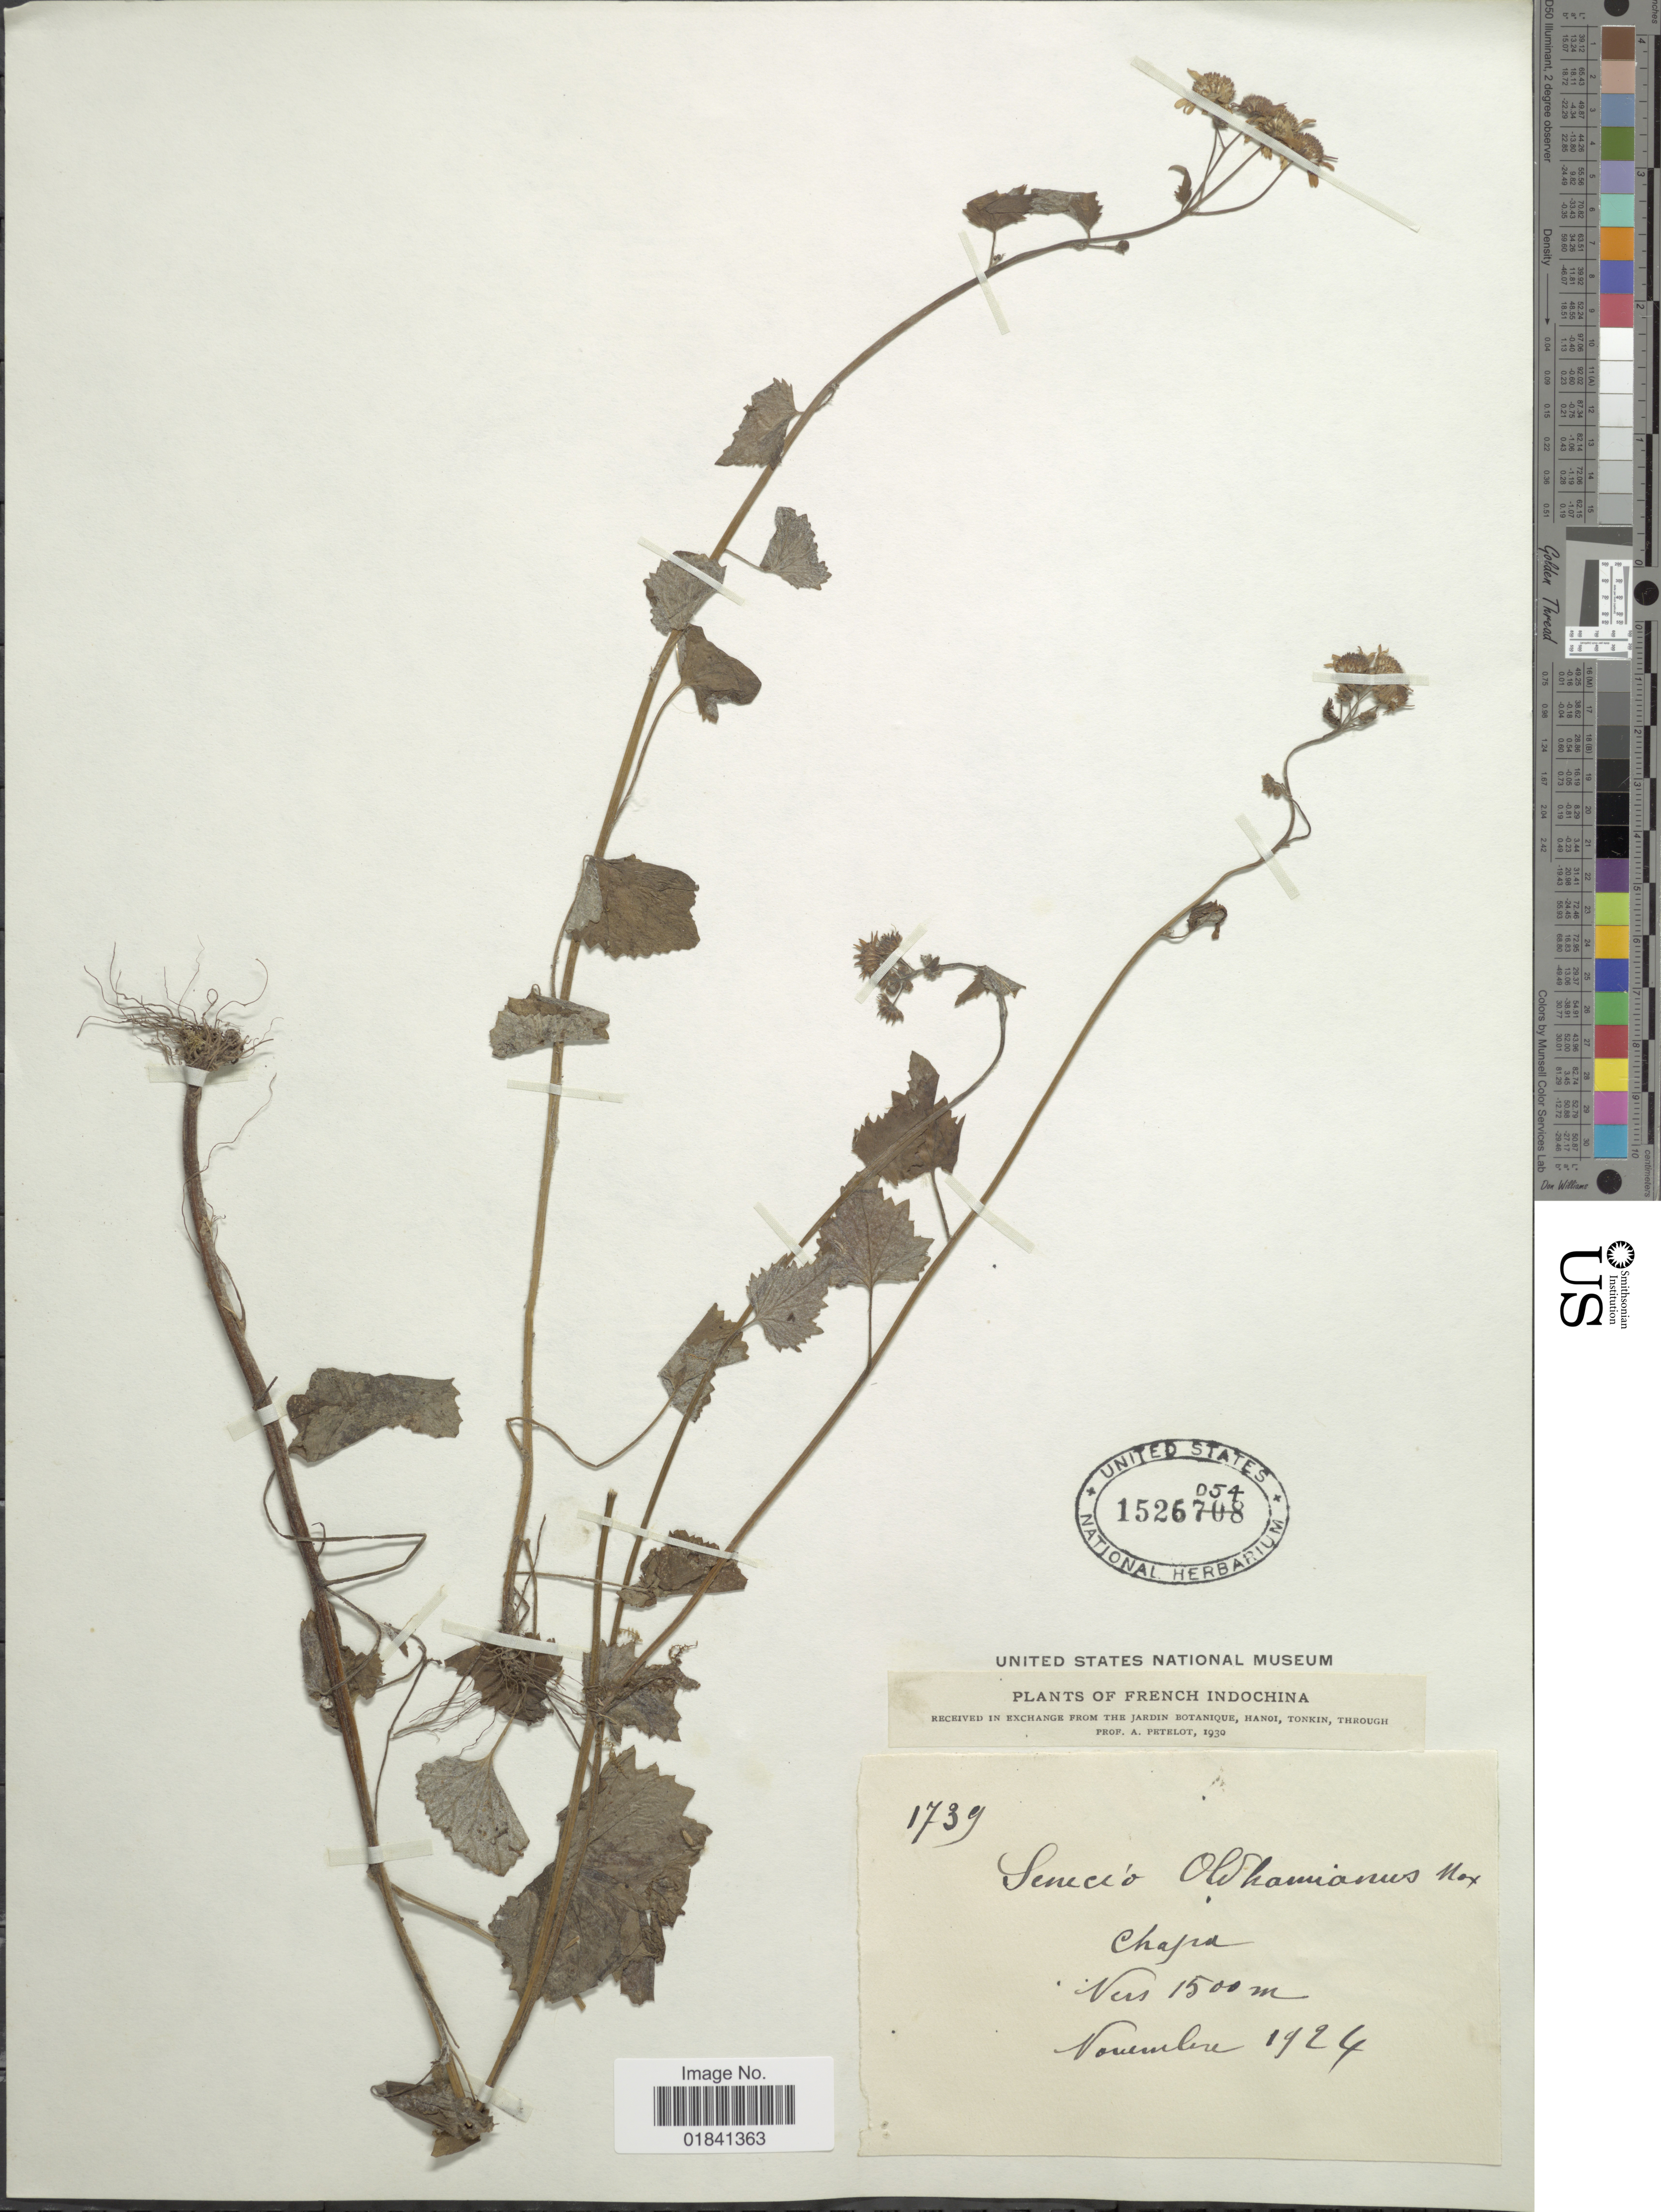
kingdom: Plantae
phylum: Tracheophyta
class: Magnoliopsida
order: Asterales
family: Asteraceae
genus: Senecio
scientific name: Senecio oldhamianus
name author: Maximowicz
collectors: A. Petelot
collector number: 1739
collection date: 1924-11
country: Vietnam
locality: French Indochina, Chapa [interpreted]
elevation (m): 1500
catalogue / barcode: US 1526054